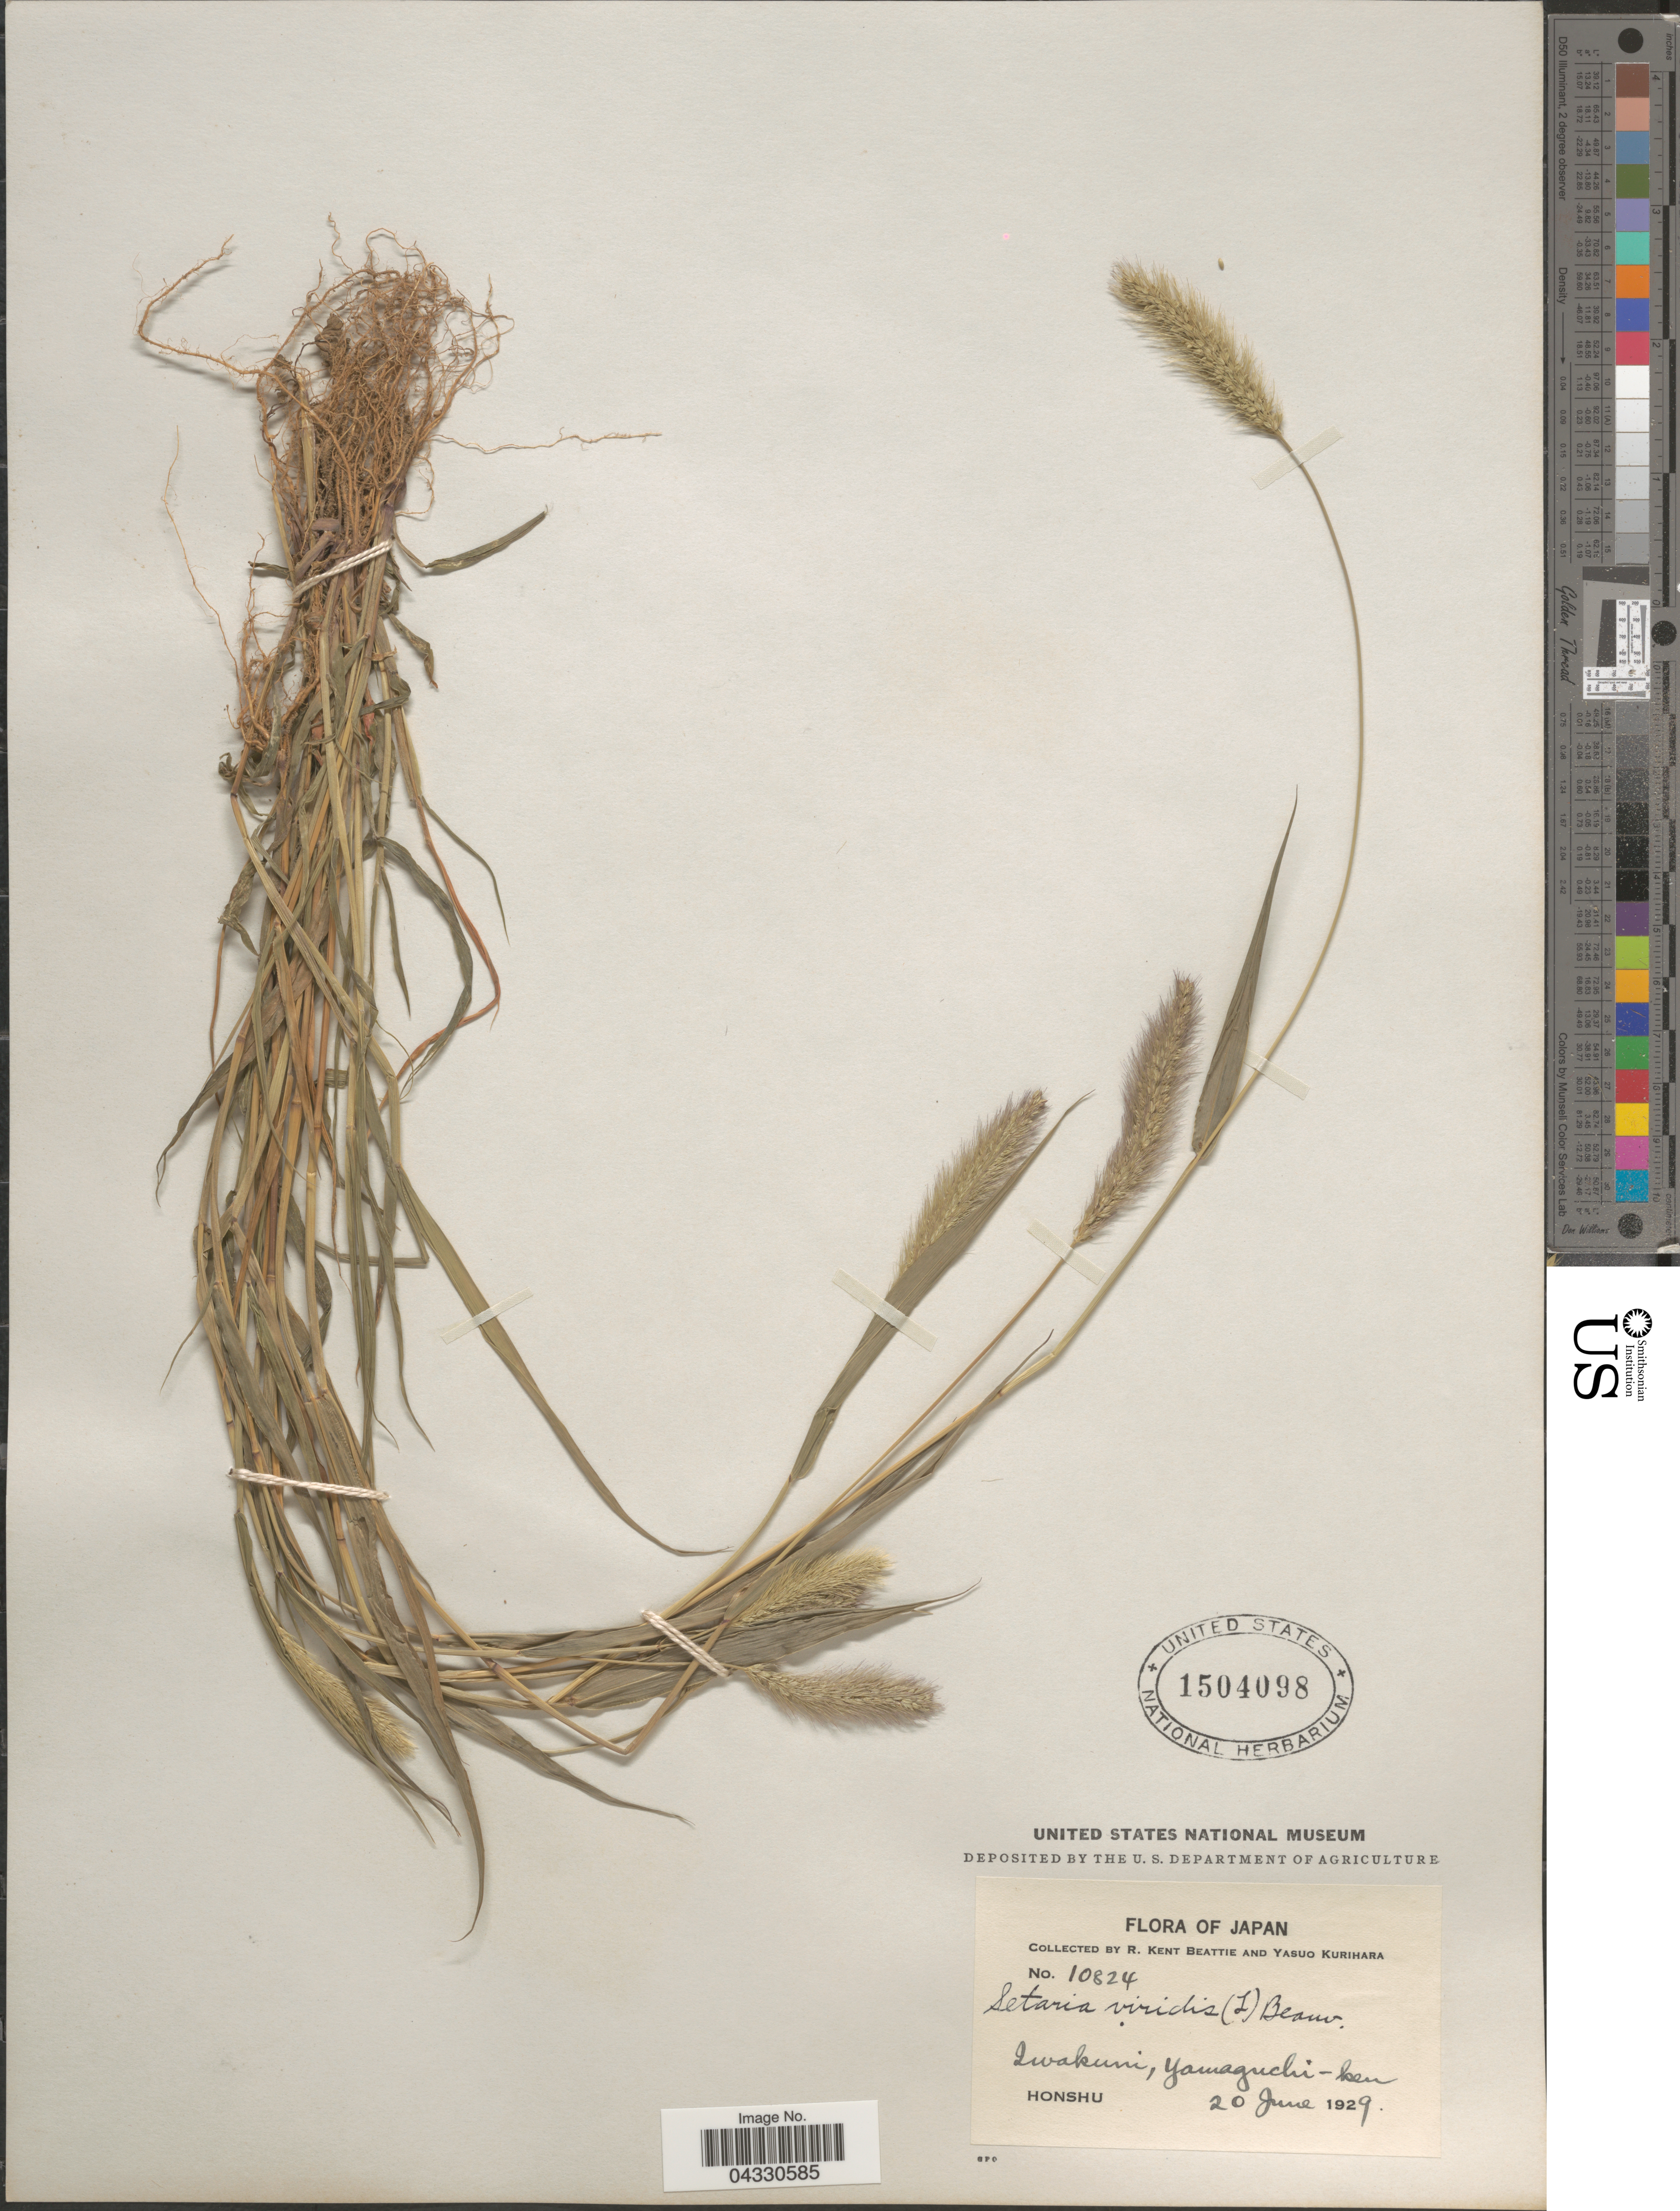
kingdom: Plantae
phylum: Tracheophyta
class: Liliopsida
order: Poales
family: Poaceae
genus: Setaria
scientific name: Setaria viridis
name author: (L.) P. Beauv.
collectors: R. K. Beattie & Y. Kurihara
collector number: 10824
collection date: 1929-06-20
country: Japan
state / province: Yamaguti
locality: Zwakuni, Yamaguchi-ken. Honshu.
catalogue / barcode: US 1504098